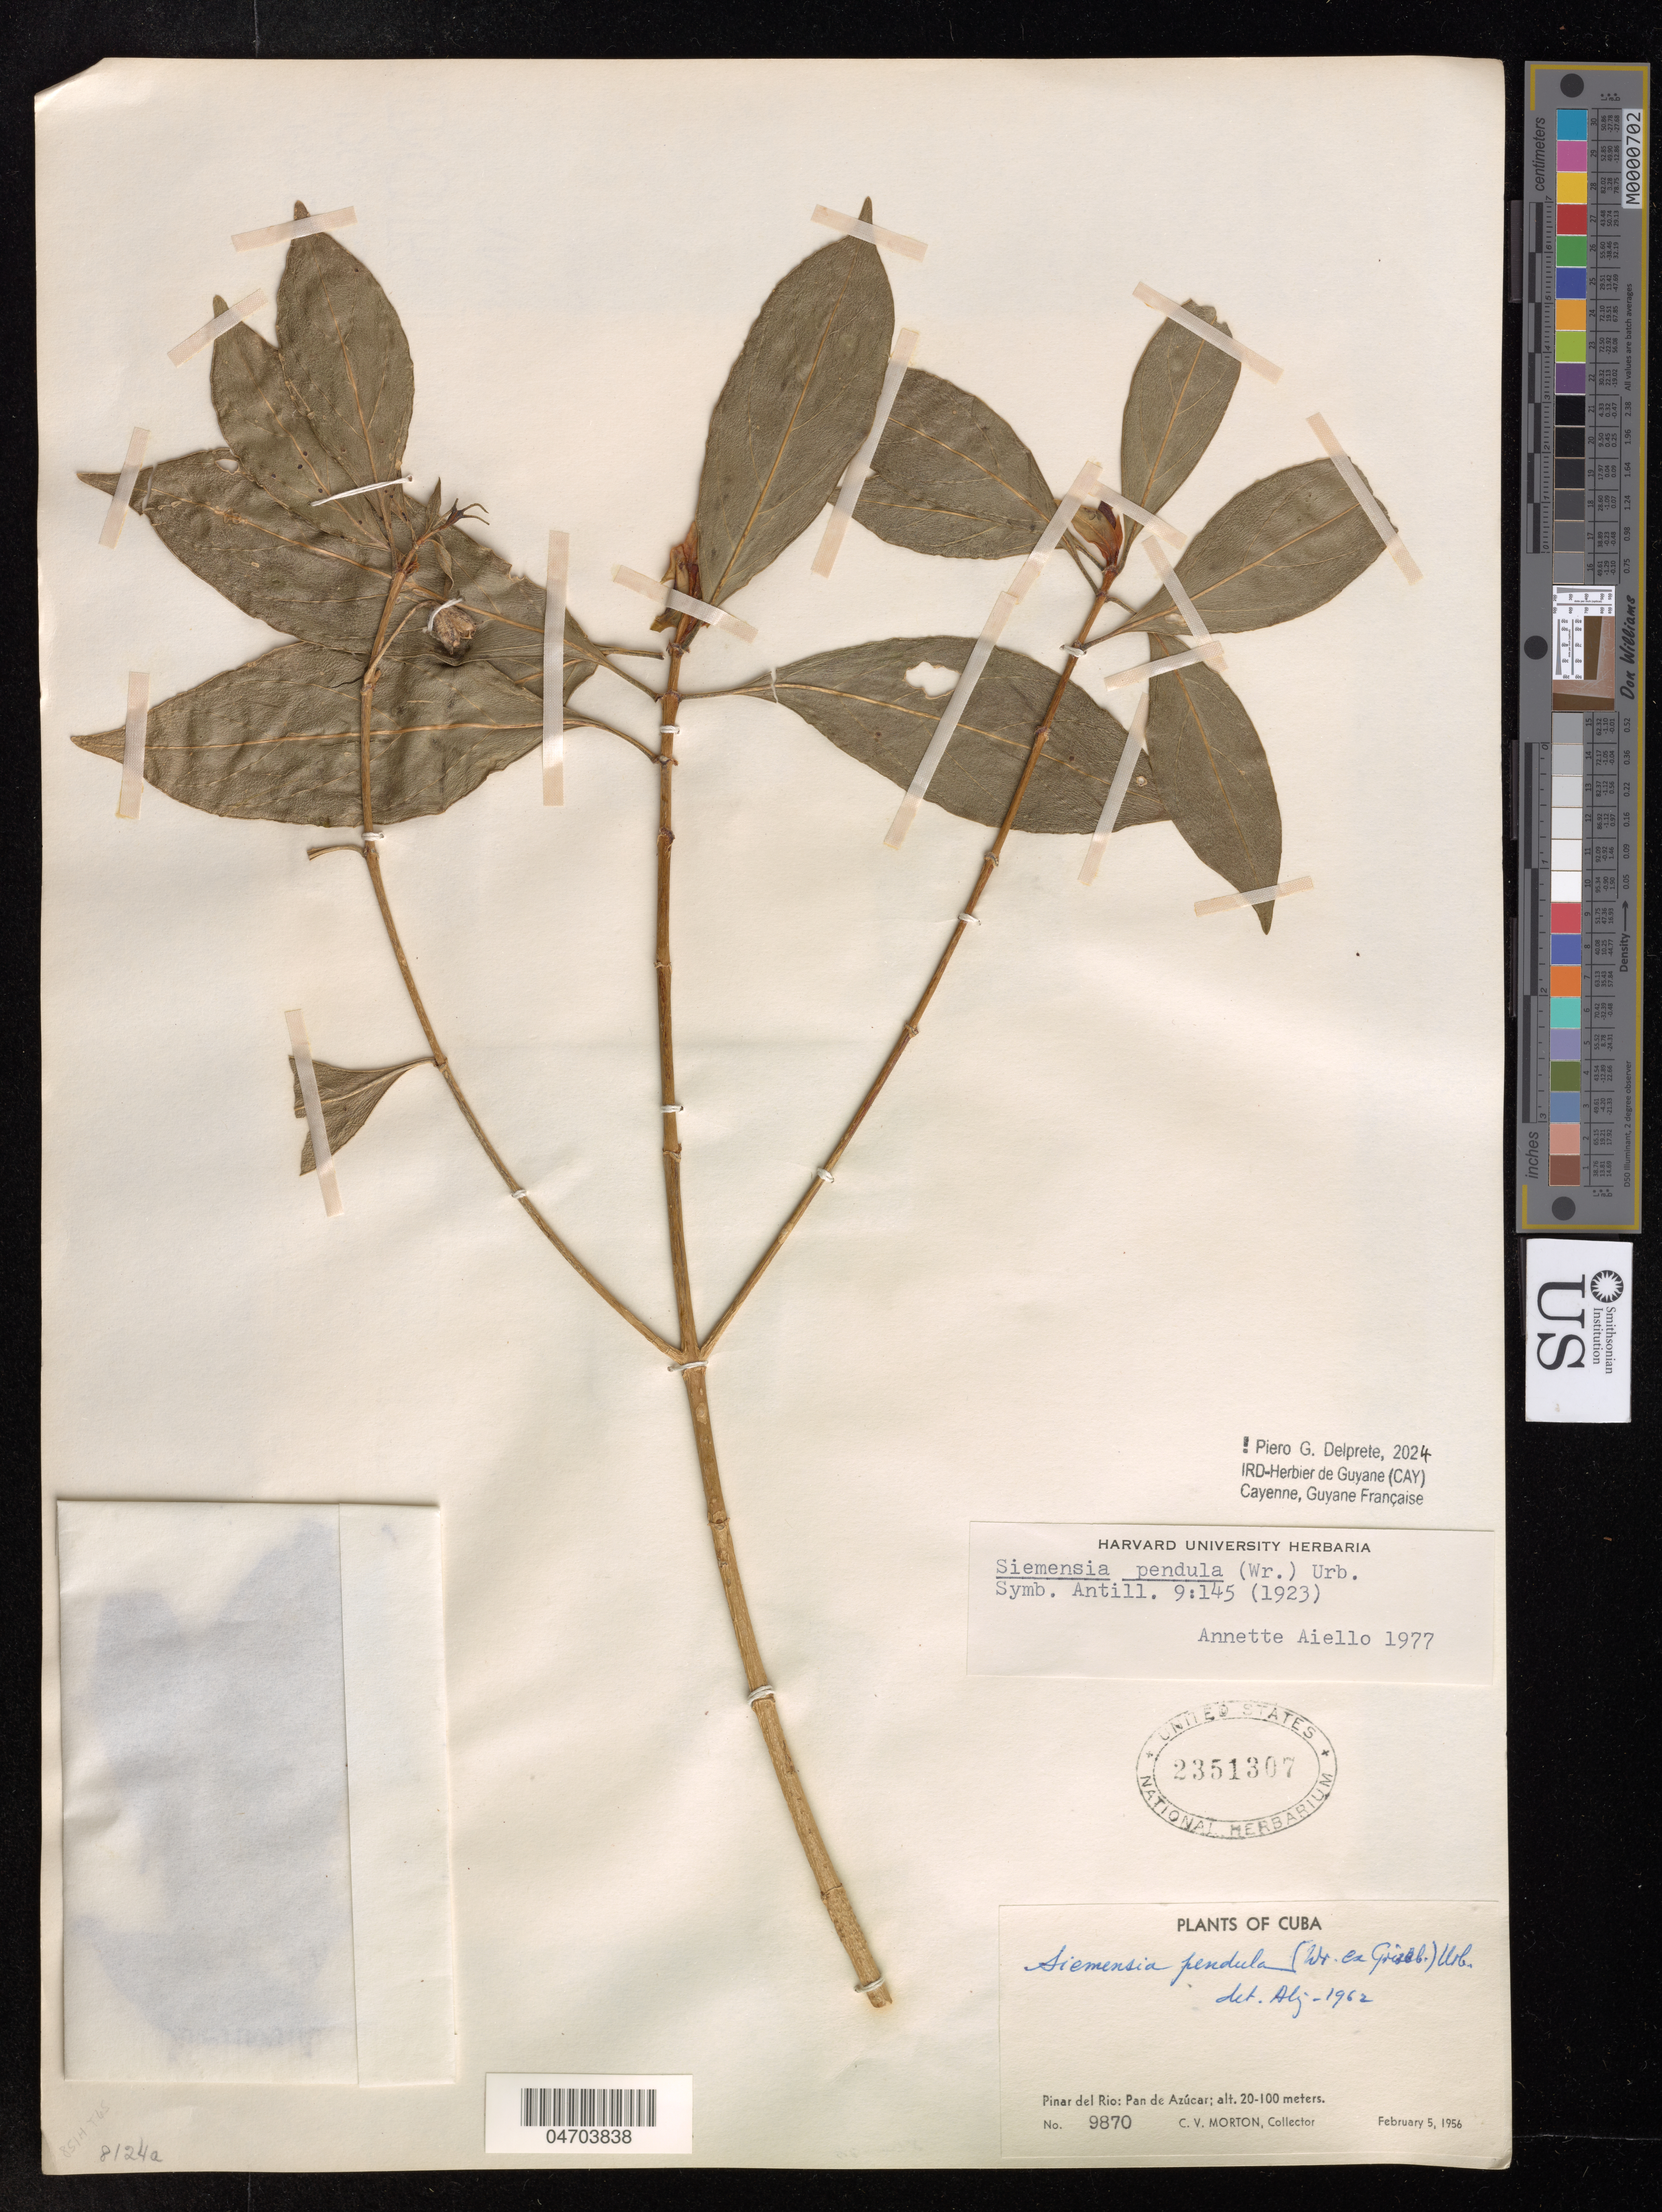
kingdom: Plantae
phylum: Tracheophyta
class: Magnoliopsida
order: Gentianales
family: Rubiaceae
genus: Siemensia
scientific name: Siemensia pendula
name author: (Griseb.) Urb.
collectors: C. V. Morton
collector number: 9870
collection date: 1956-02-05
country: Cuba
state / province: Pinar del Río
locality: Pan de Azúcar.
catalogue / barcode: US 2351307